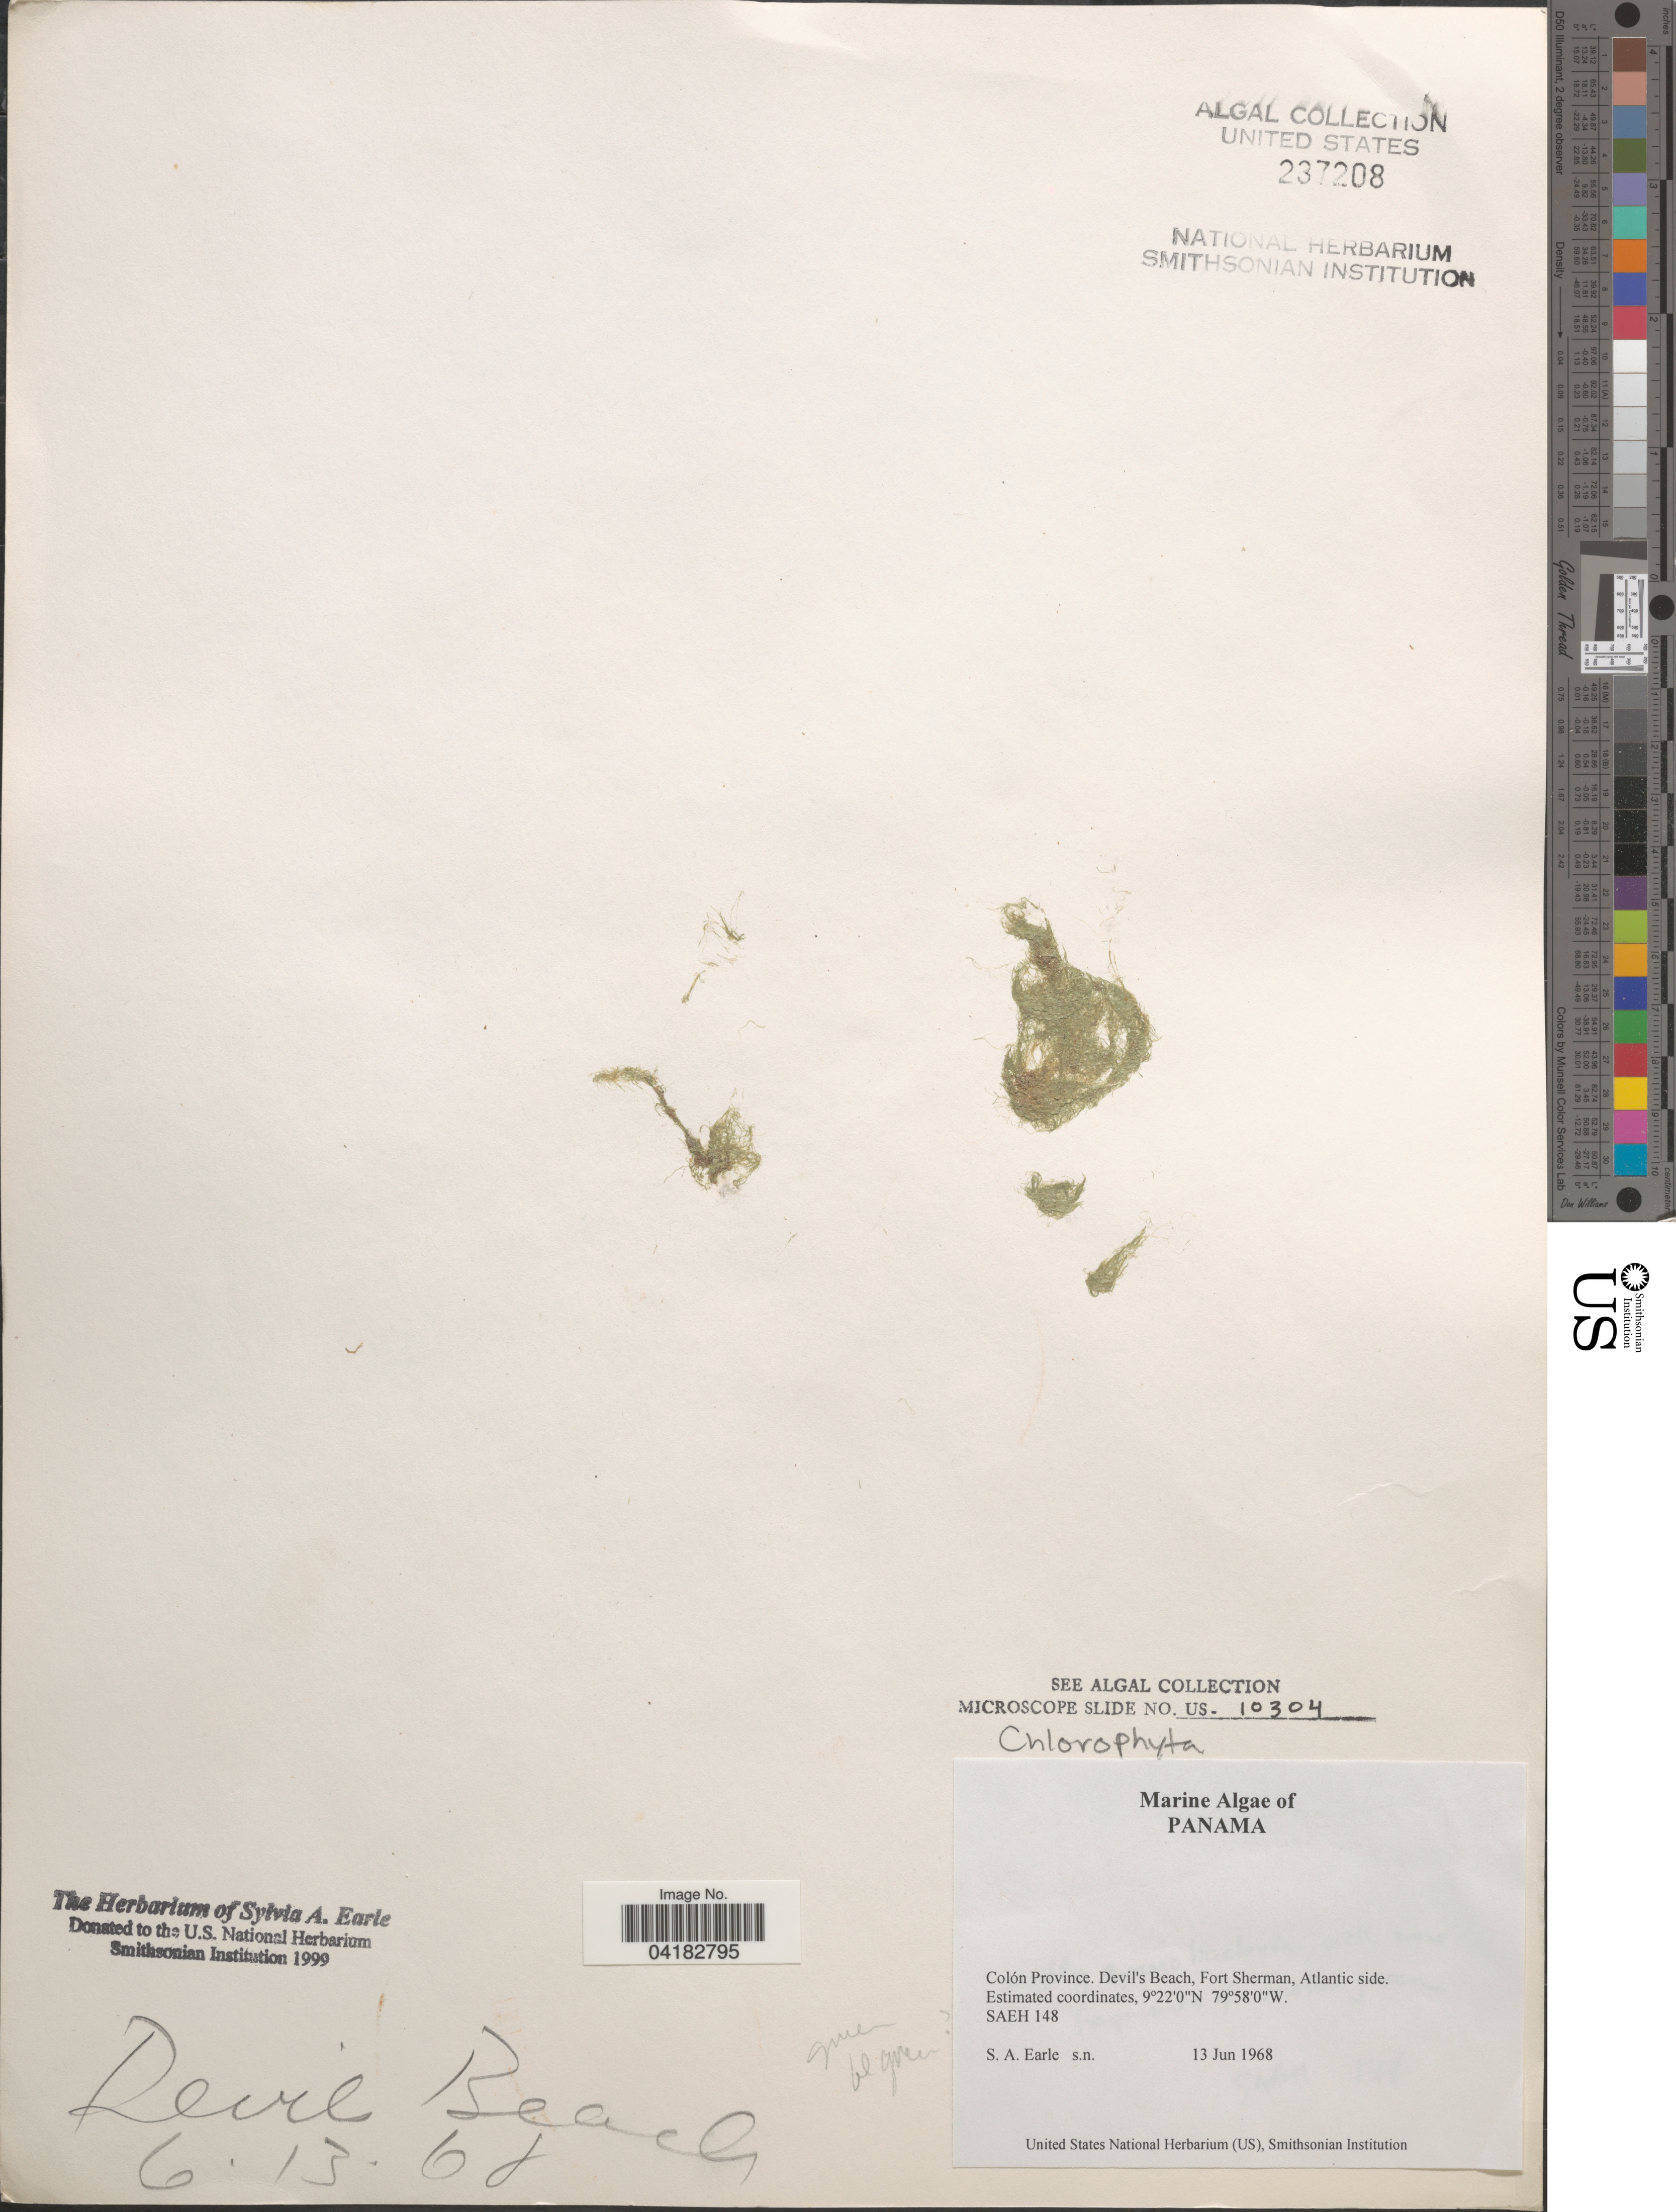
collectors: S. A. Earle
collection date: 1968-06-13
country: Panama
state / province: Colón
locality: Devil's Beach, Fort Sherman, Atlantic side.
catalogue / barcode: US 237208